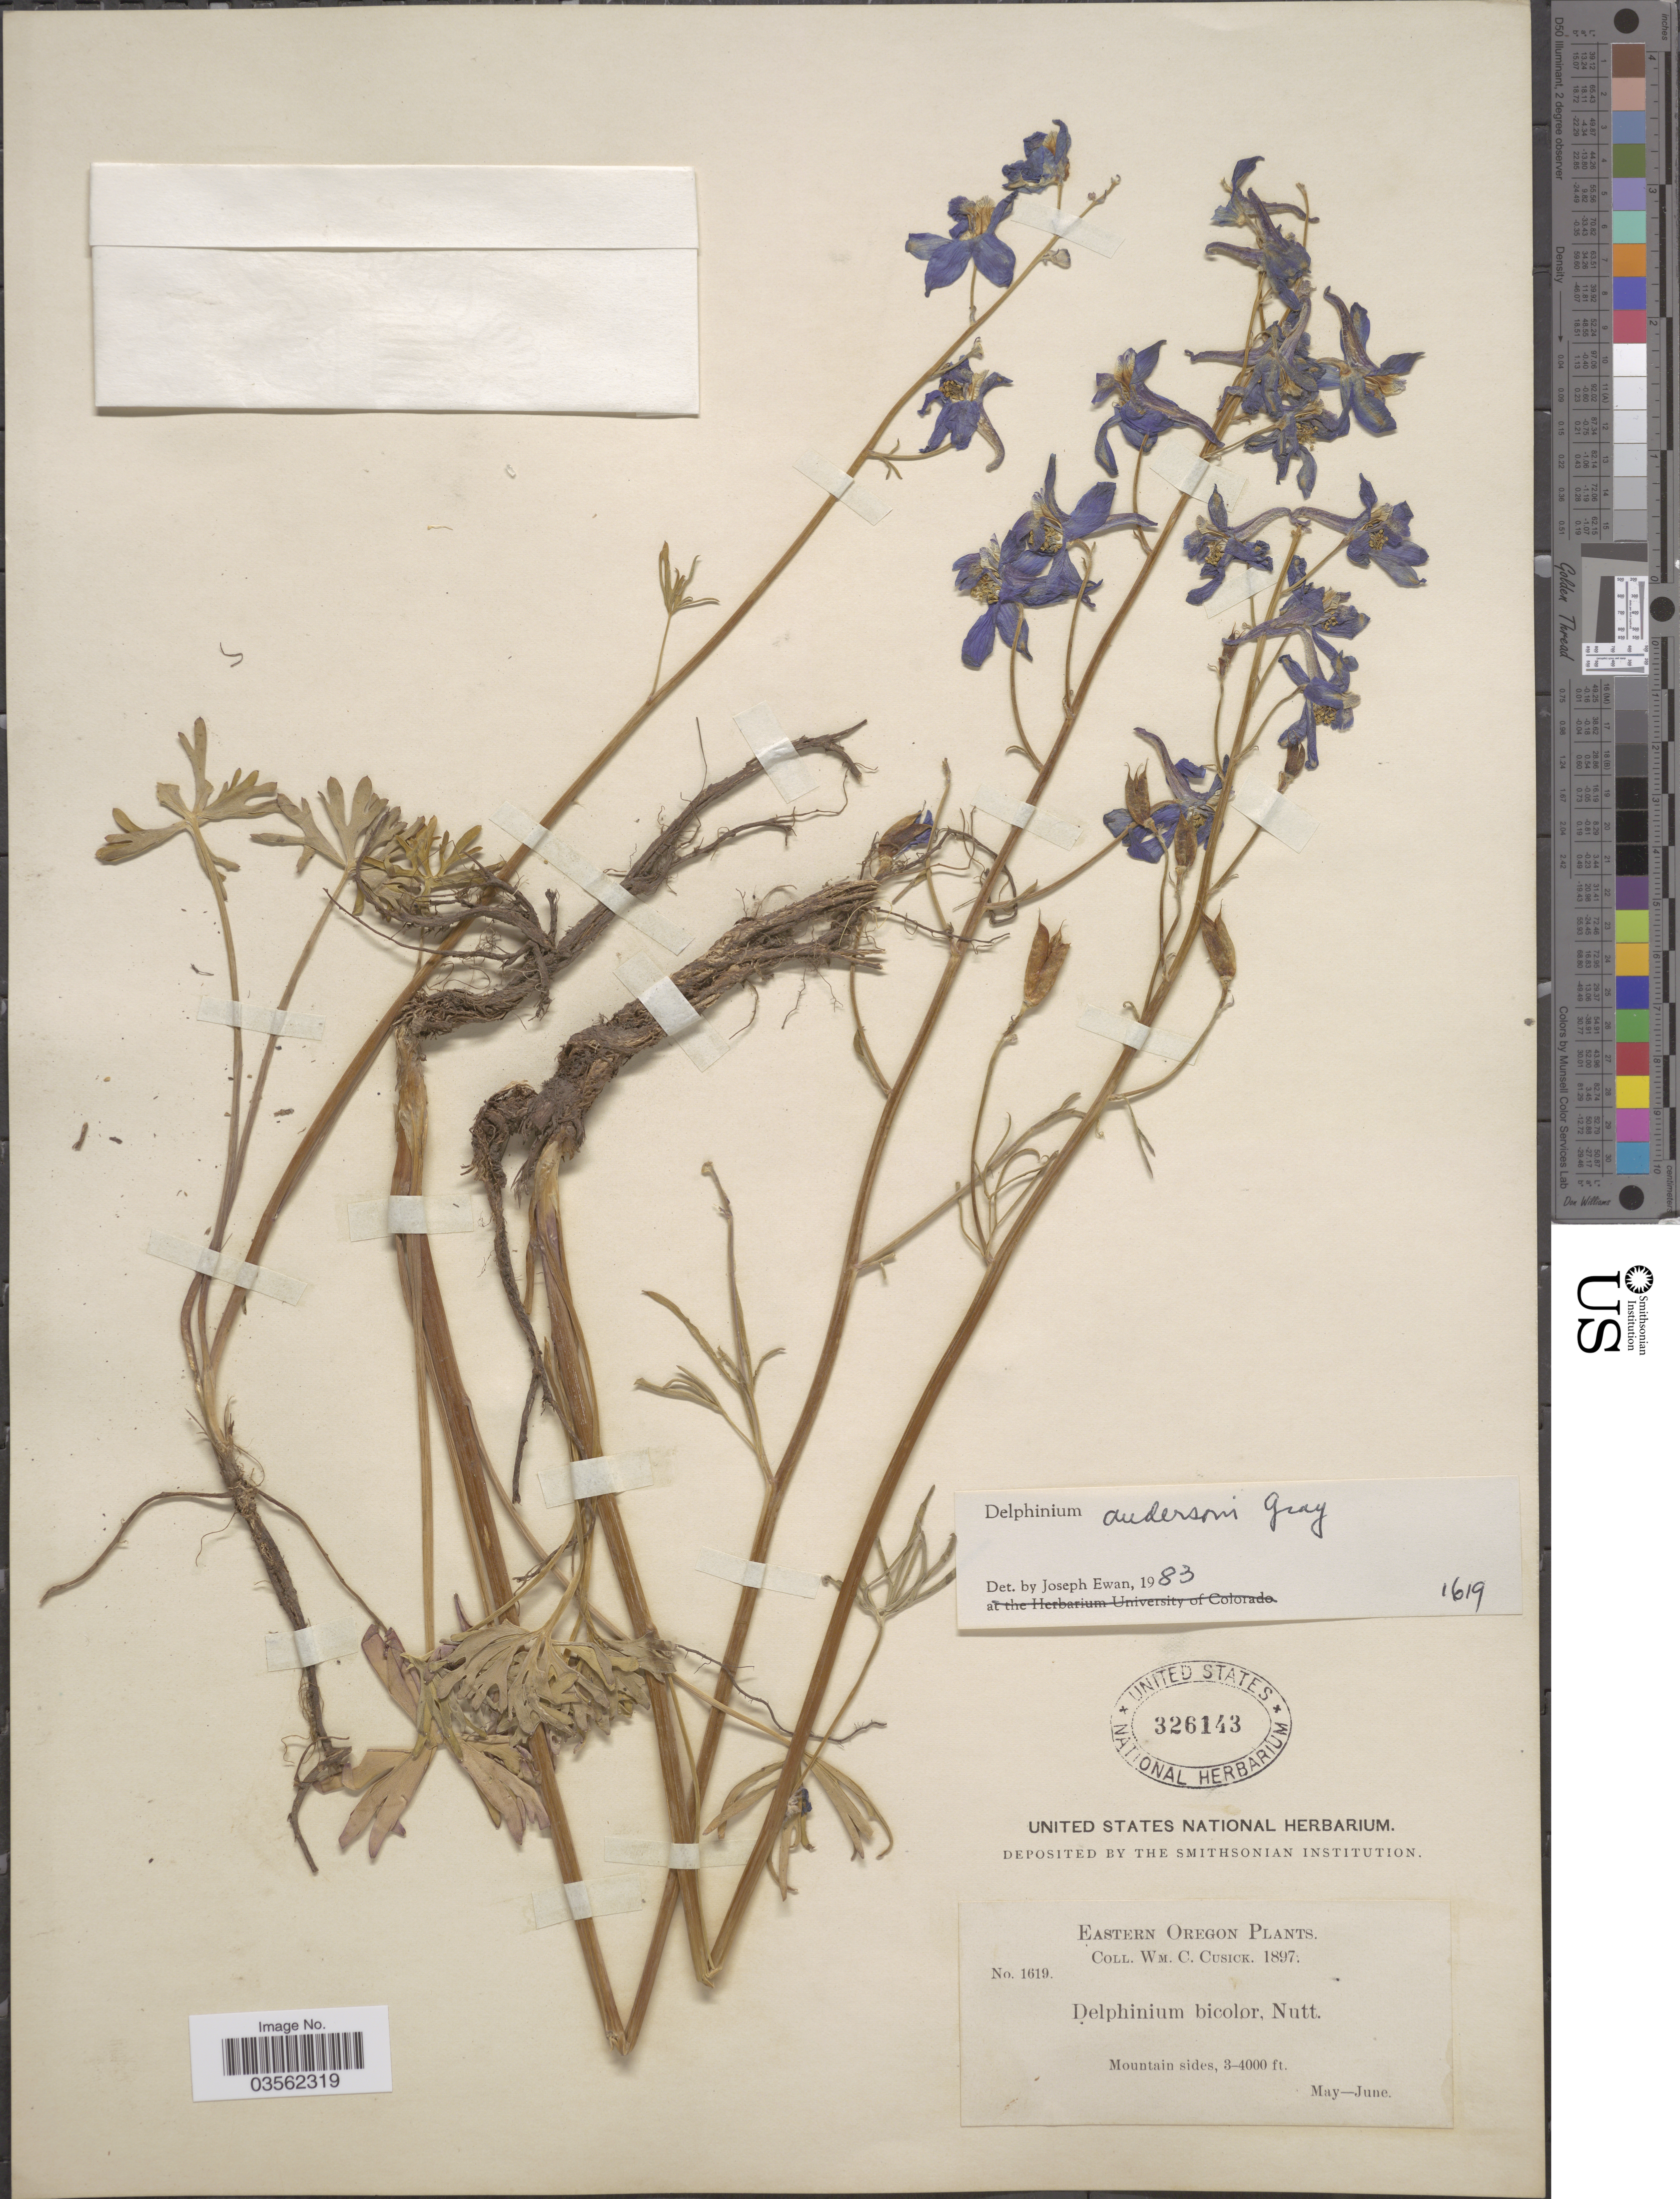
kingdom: Plantae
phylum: Tracheophyta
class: Magnoliopsida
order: Ranunculales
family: Ranunculaceae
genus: Delphinium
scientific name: Delphinium andersonii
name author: A. Gray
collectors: W. C. Cusick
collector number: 1619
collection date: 1897-05/1897-06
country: United States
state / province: Oregon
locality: Eastern Oregon. Mountain sides.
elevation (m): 914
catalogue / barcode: US 326143